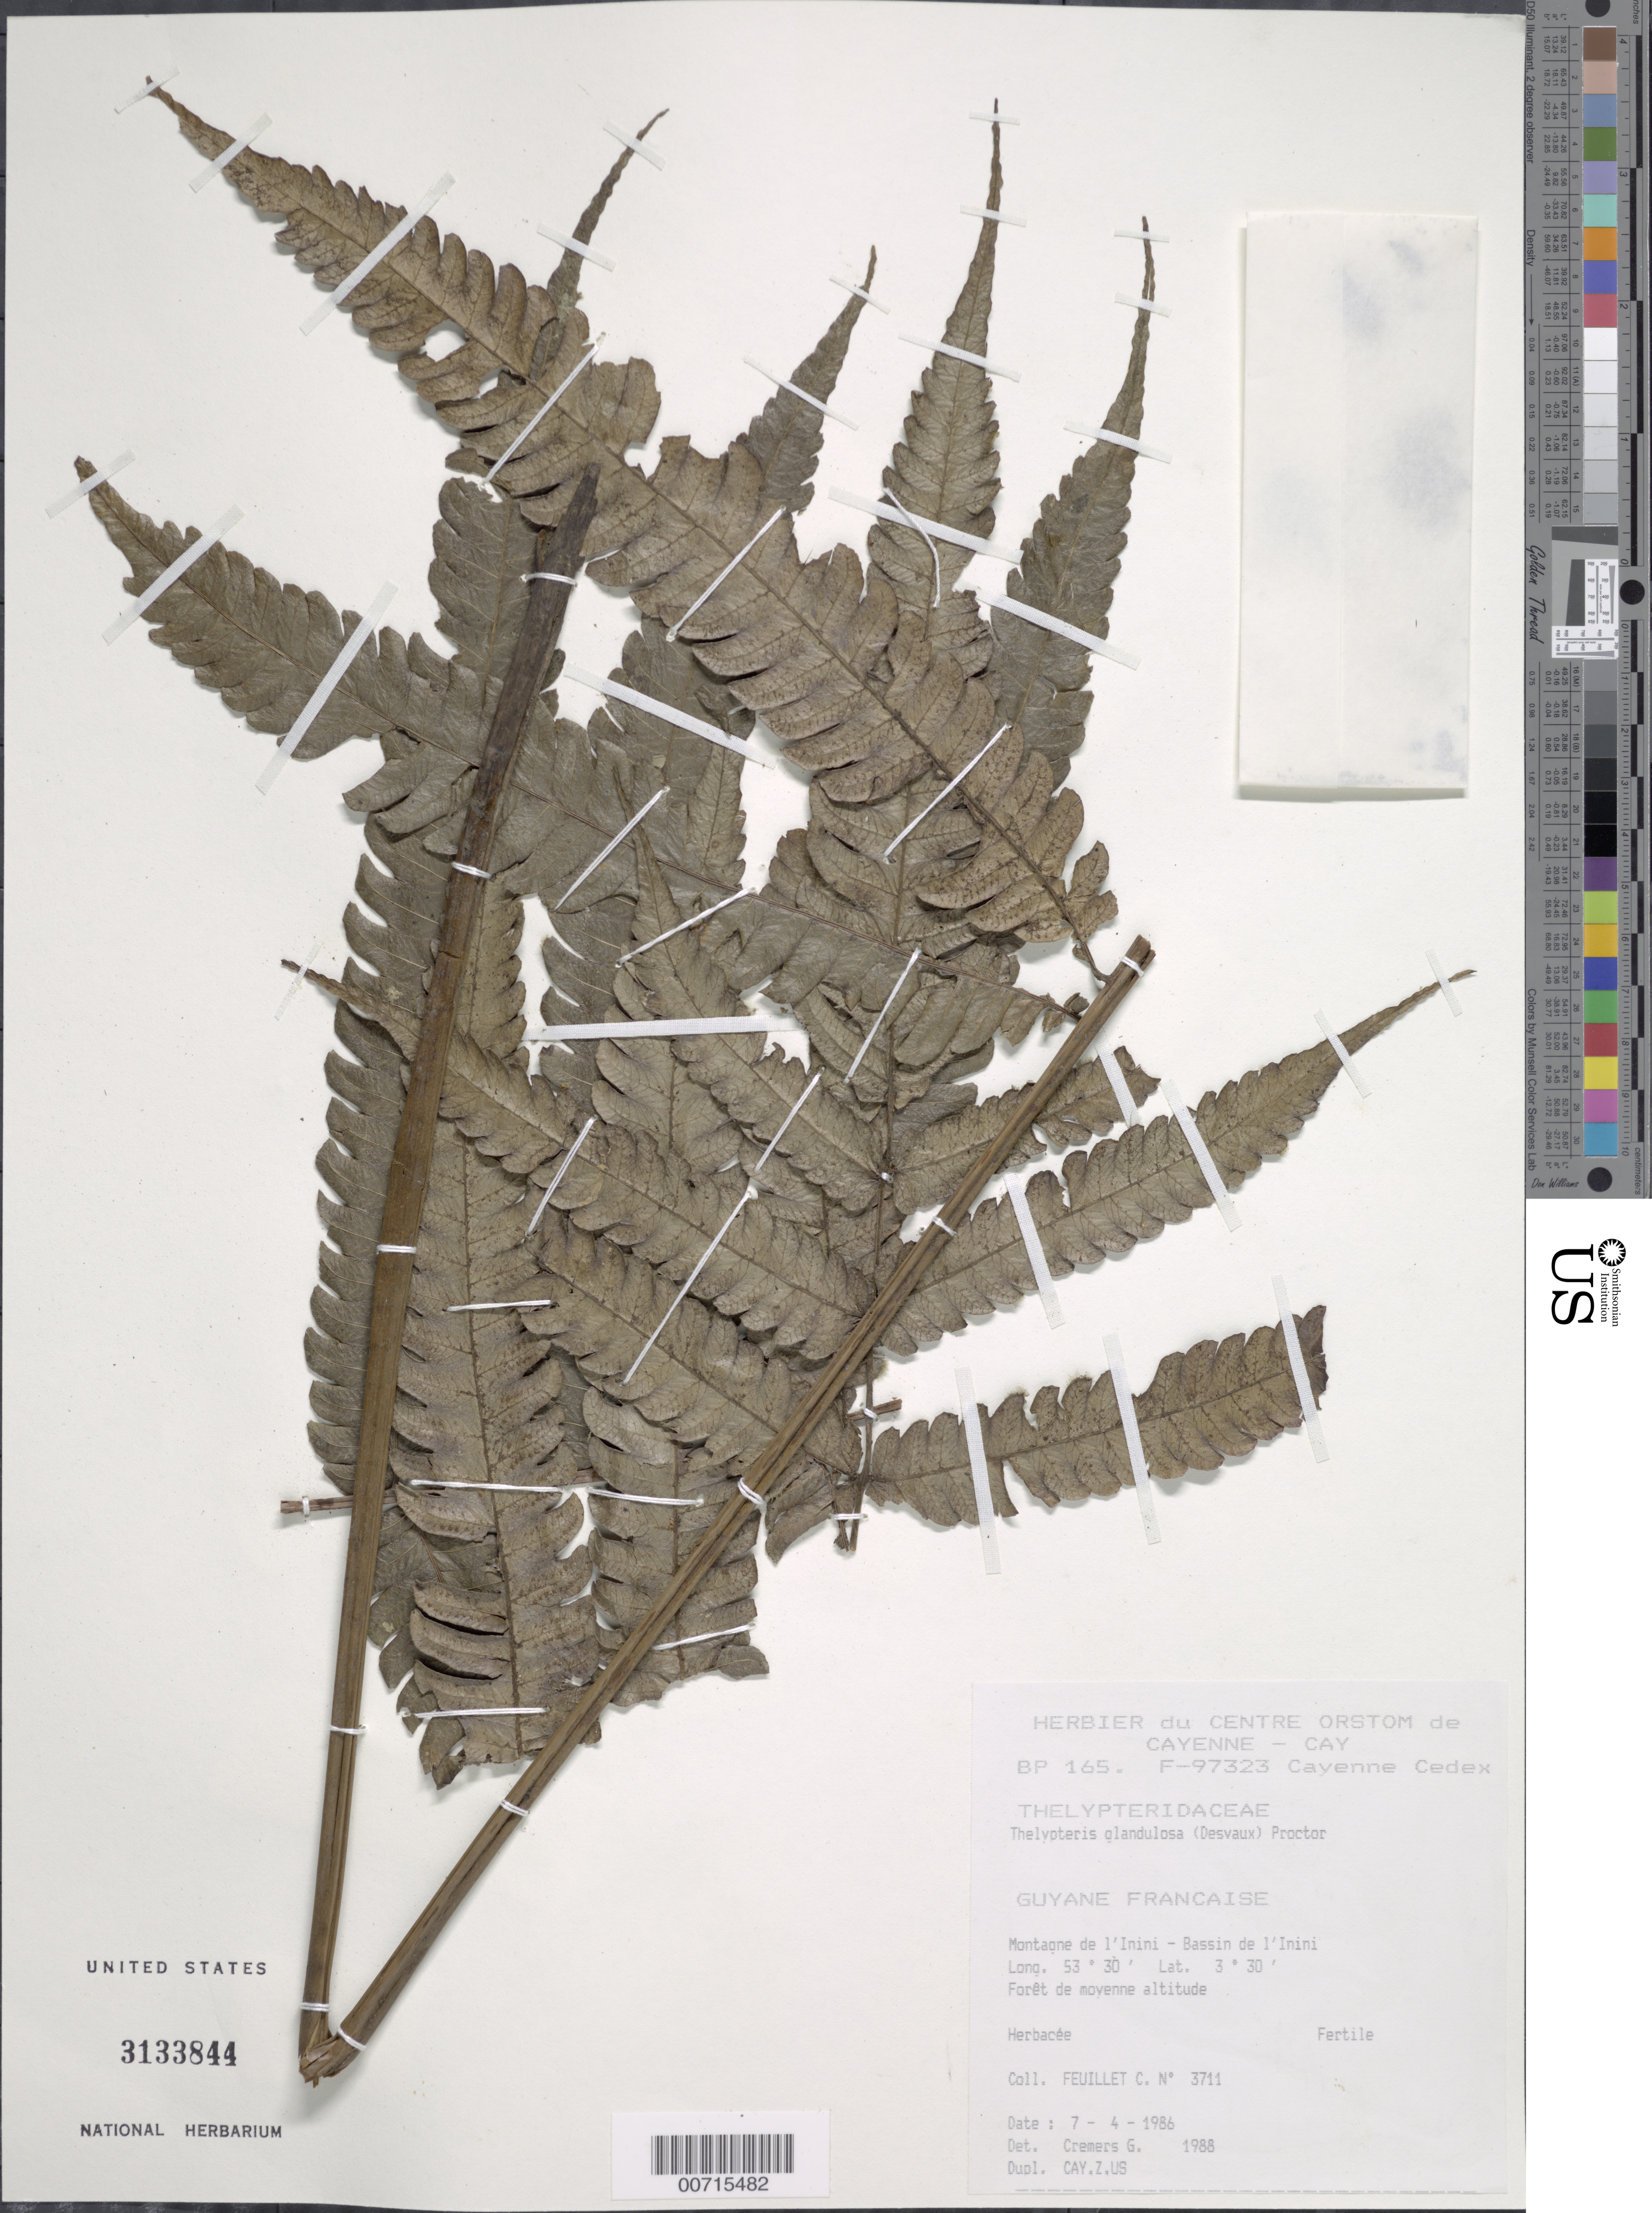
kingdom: Plantae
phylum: Tracheophyta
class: Polypodiopsida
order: Polypodiales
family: Thelypteridaceae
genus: Steiropteris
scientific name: Steiropteris glandulosa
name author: (Hook. f.) Pic. Serm.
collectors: C. Feuillet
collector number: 3711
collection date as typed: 7-Apr-86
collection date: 1986-04-07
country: French Guiana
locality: Montagne de l'Inini, Bassin de l'Inini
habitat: Forest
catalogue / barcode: US 3133844